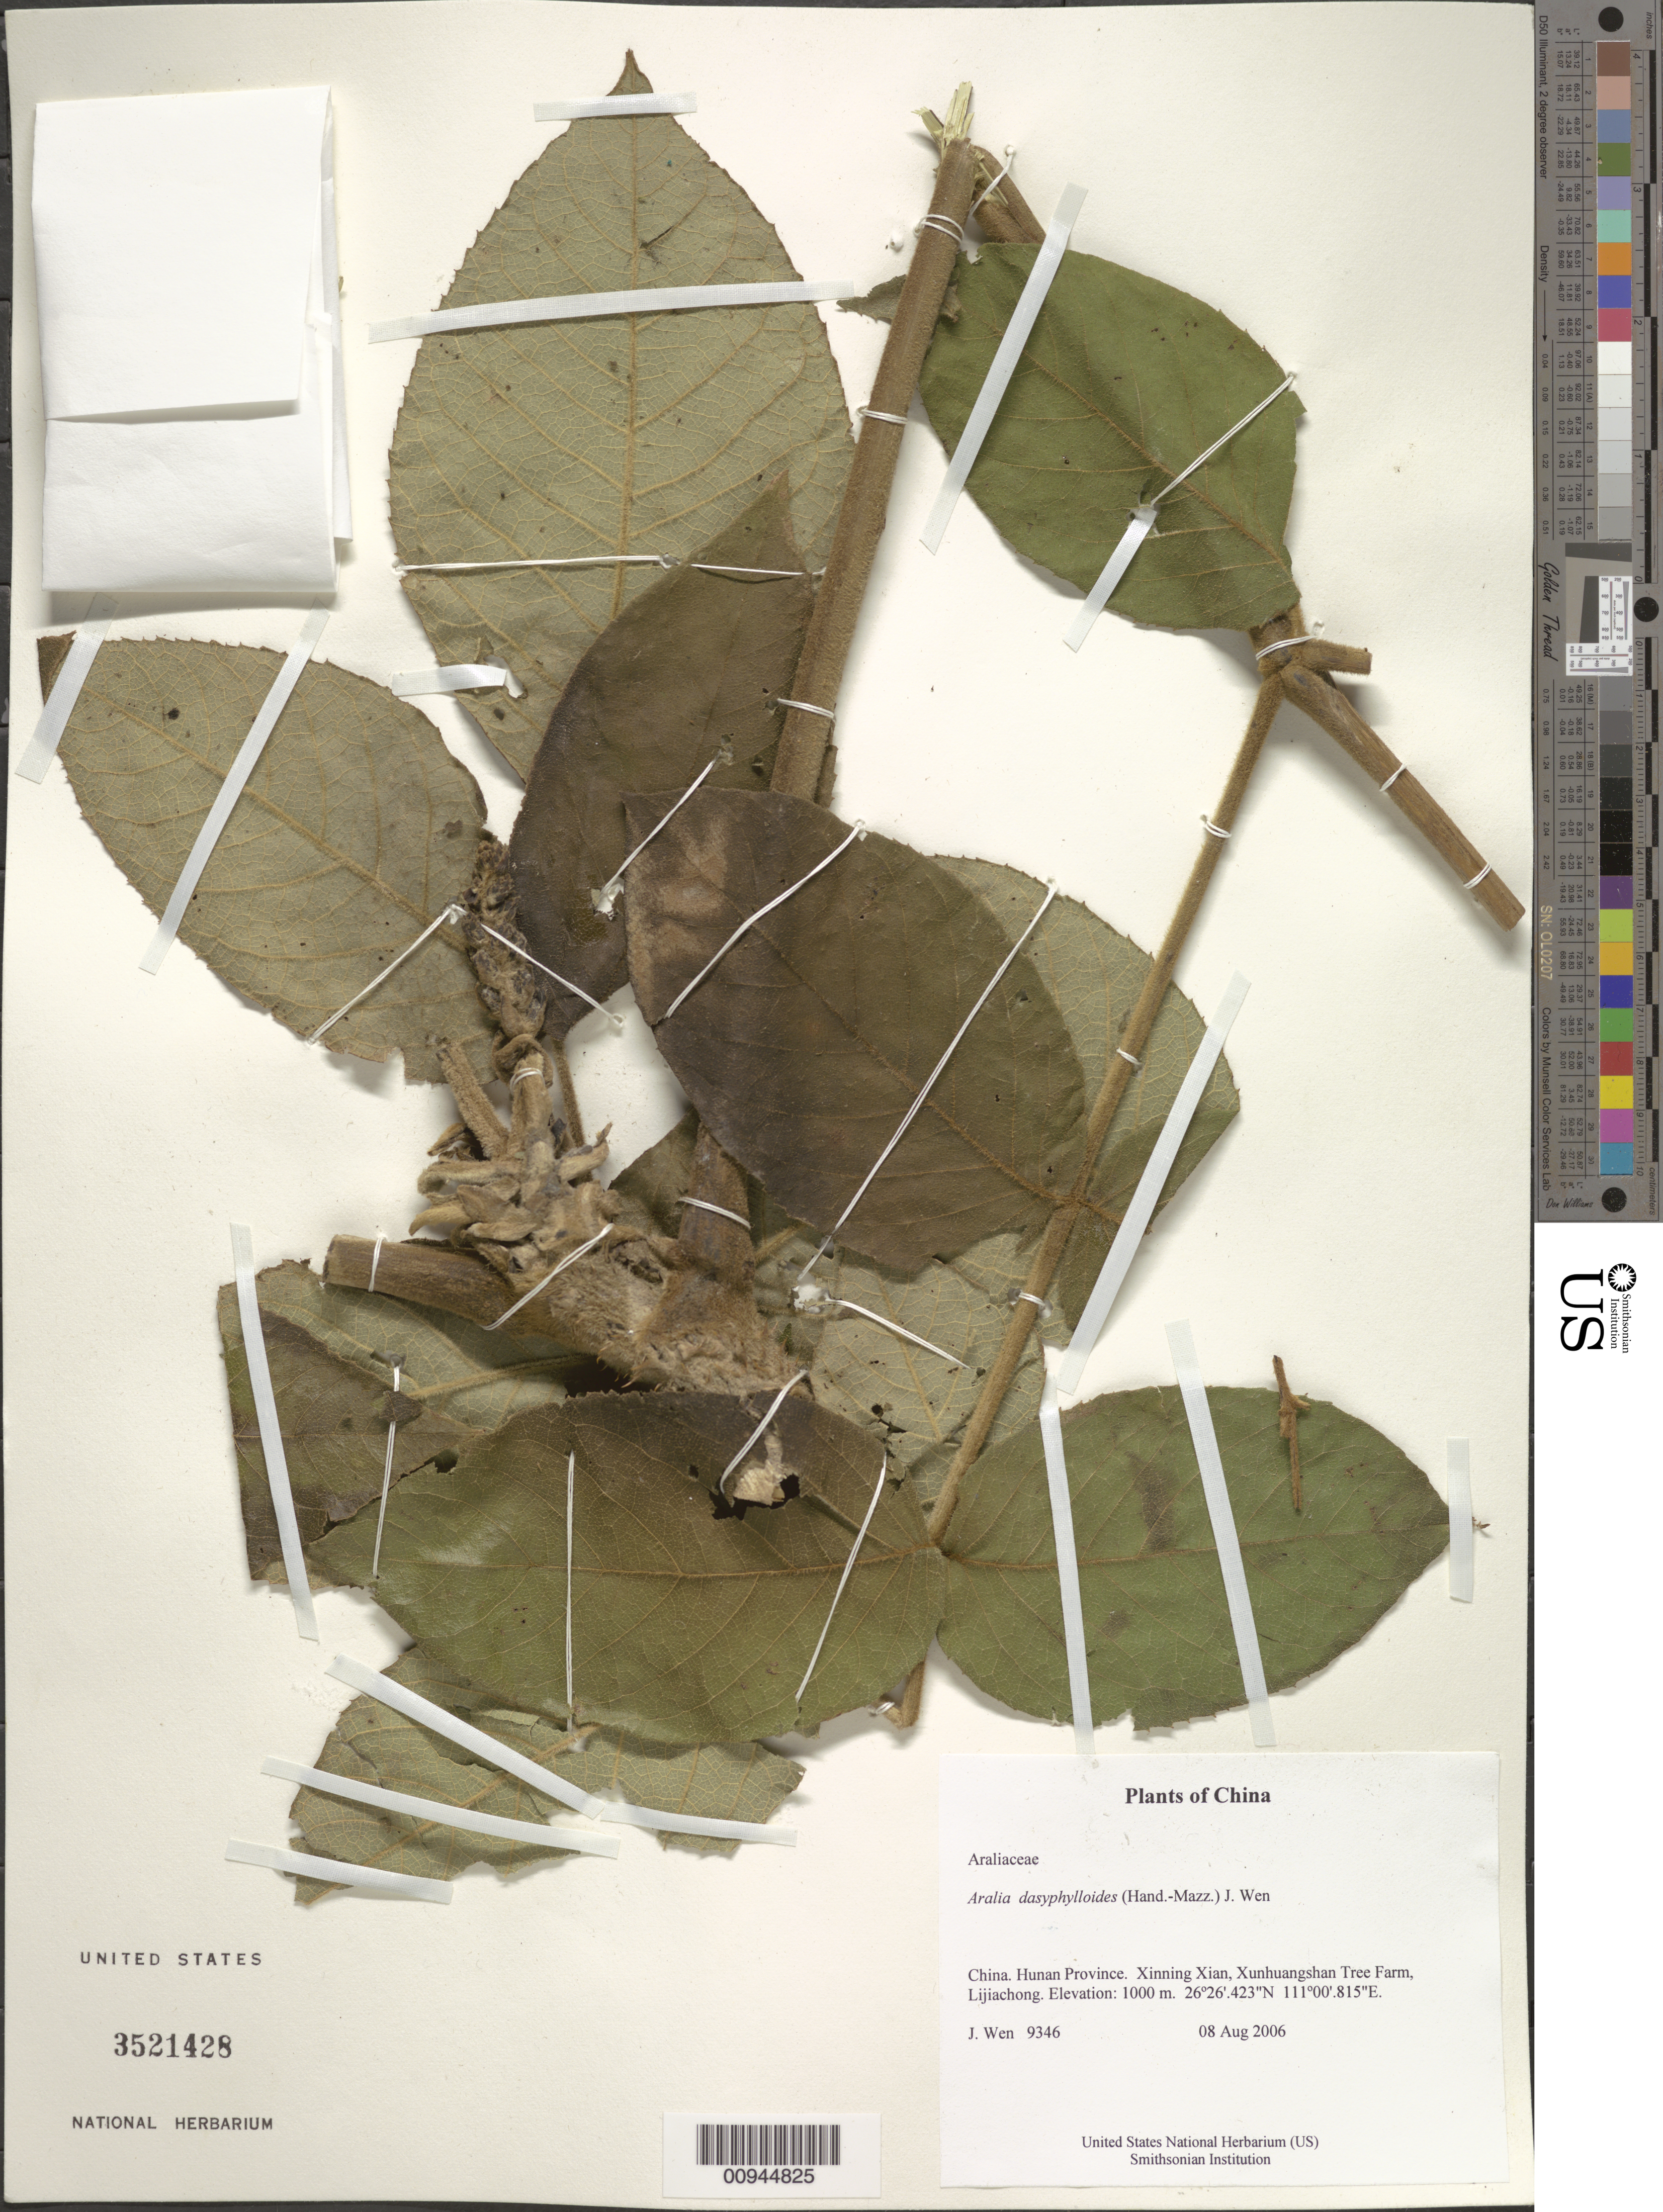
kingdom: Plantae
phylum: Tracheophyta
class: Magnoliopsida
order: Apiales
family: Araliaceae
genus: Aralia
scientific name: Aralia dasyphylloides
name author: (Hand.-Mazz.) J. Wen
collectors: J. Wen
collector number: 9346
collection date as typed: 08 Aug 2006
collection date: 2006-08-08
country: China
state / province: Hunan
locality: Xinning Xian, Xunhuangshan Tree Farm, Lijiachong.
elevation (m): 1000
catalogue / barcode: US 3521428